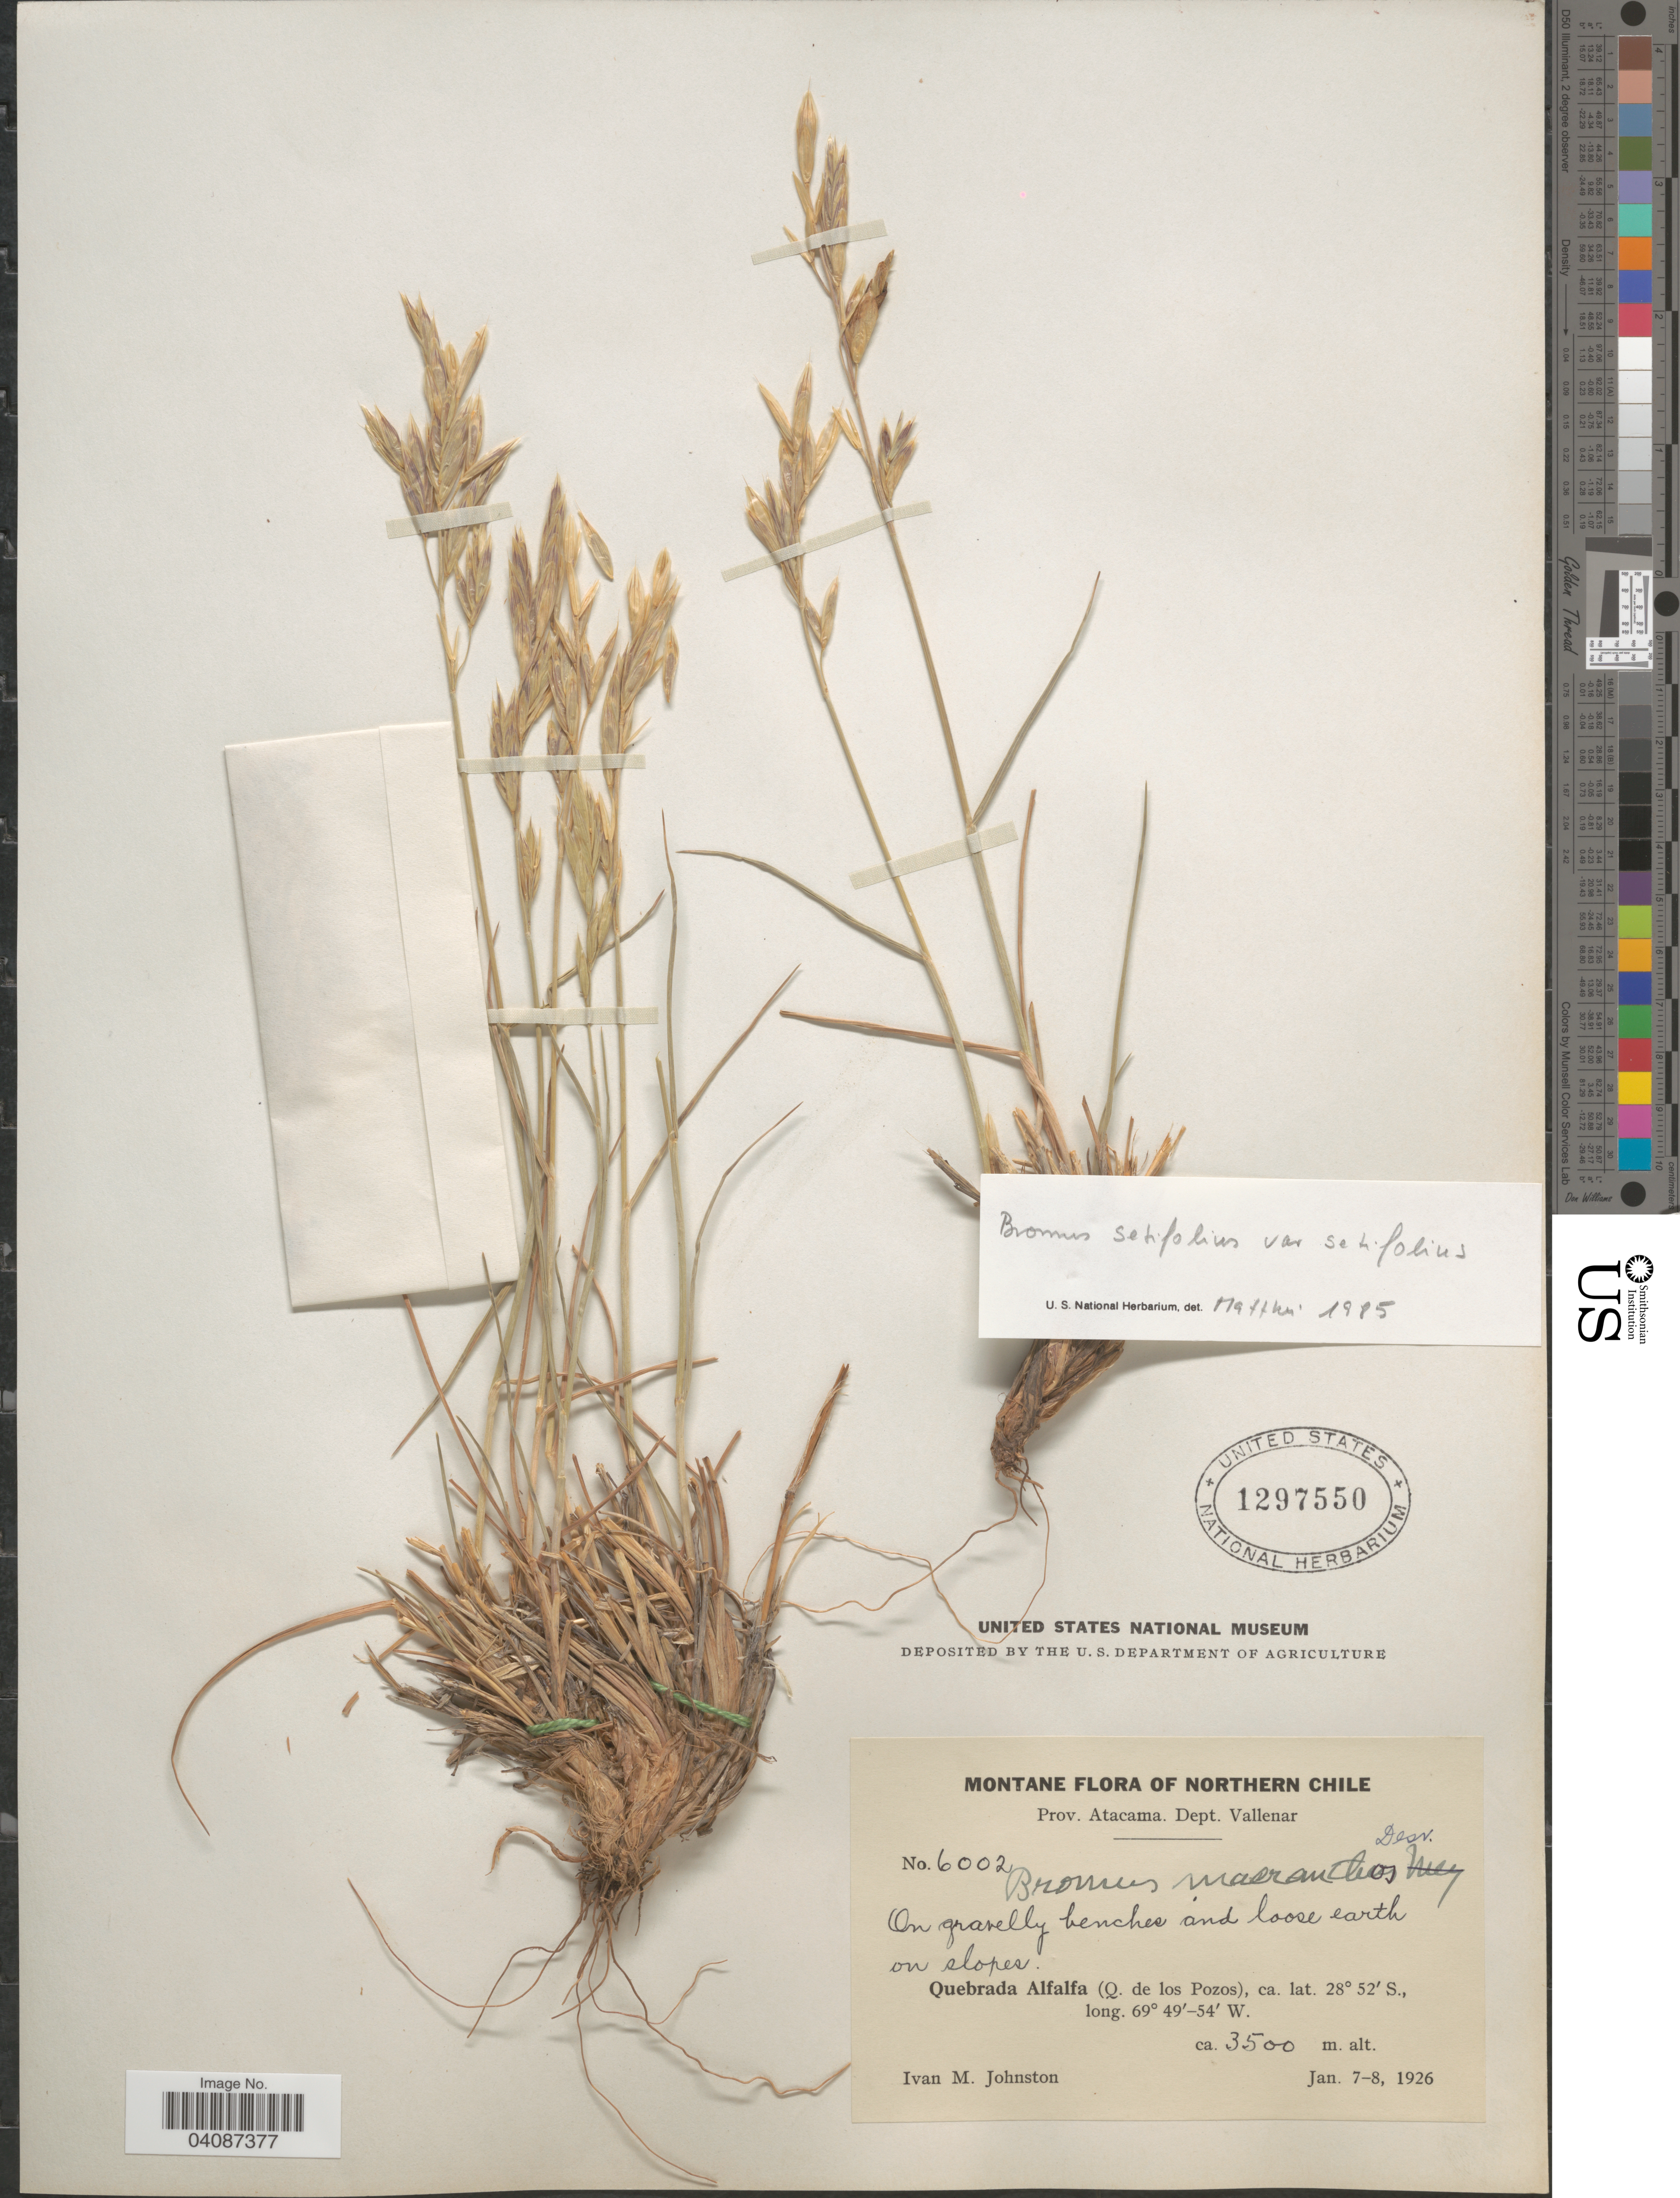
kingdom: Plantae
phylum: Tracheophyta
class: Liliopsida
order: Poales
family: Poaceae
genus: Bromus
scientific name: Bromus setifolius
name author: J. Presl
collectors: I.M. Johnston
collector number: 6002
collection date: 1926-01-07/1926-01-08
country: Chile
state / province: Atacama (III)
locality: Northern Chile. Dept. Vallenar. On gravelly benches and loose earth on slopes. Quebrada Alfalfa (Q. de los Pozos).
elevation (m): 3500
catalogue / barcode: US 1297550